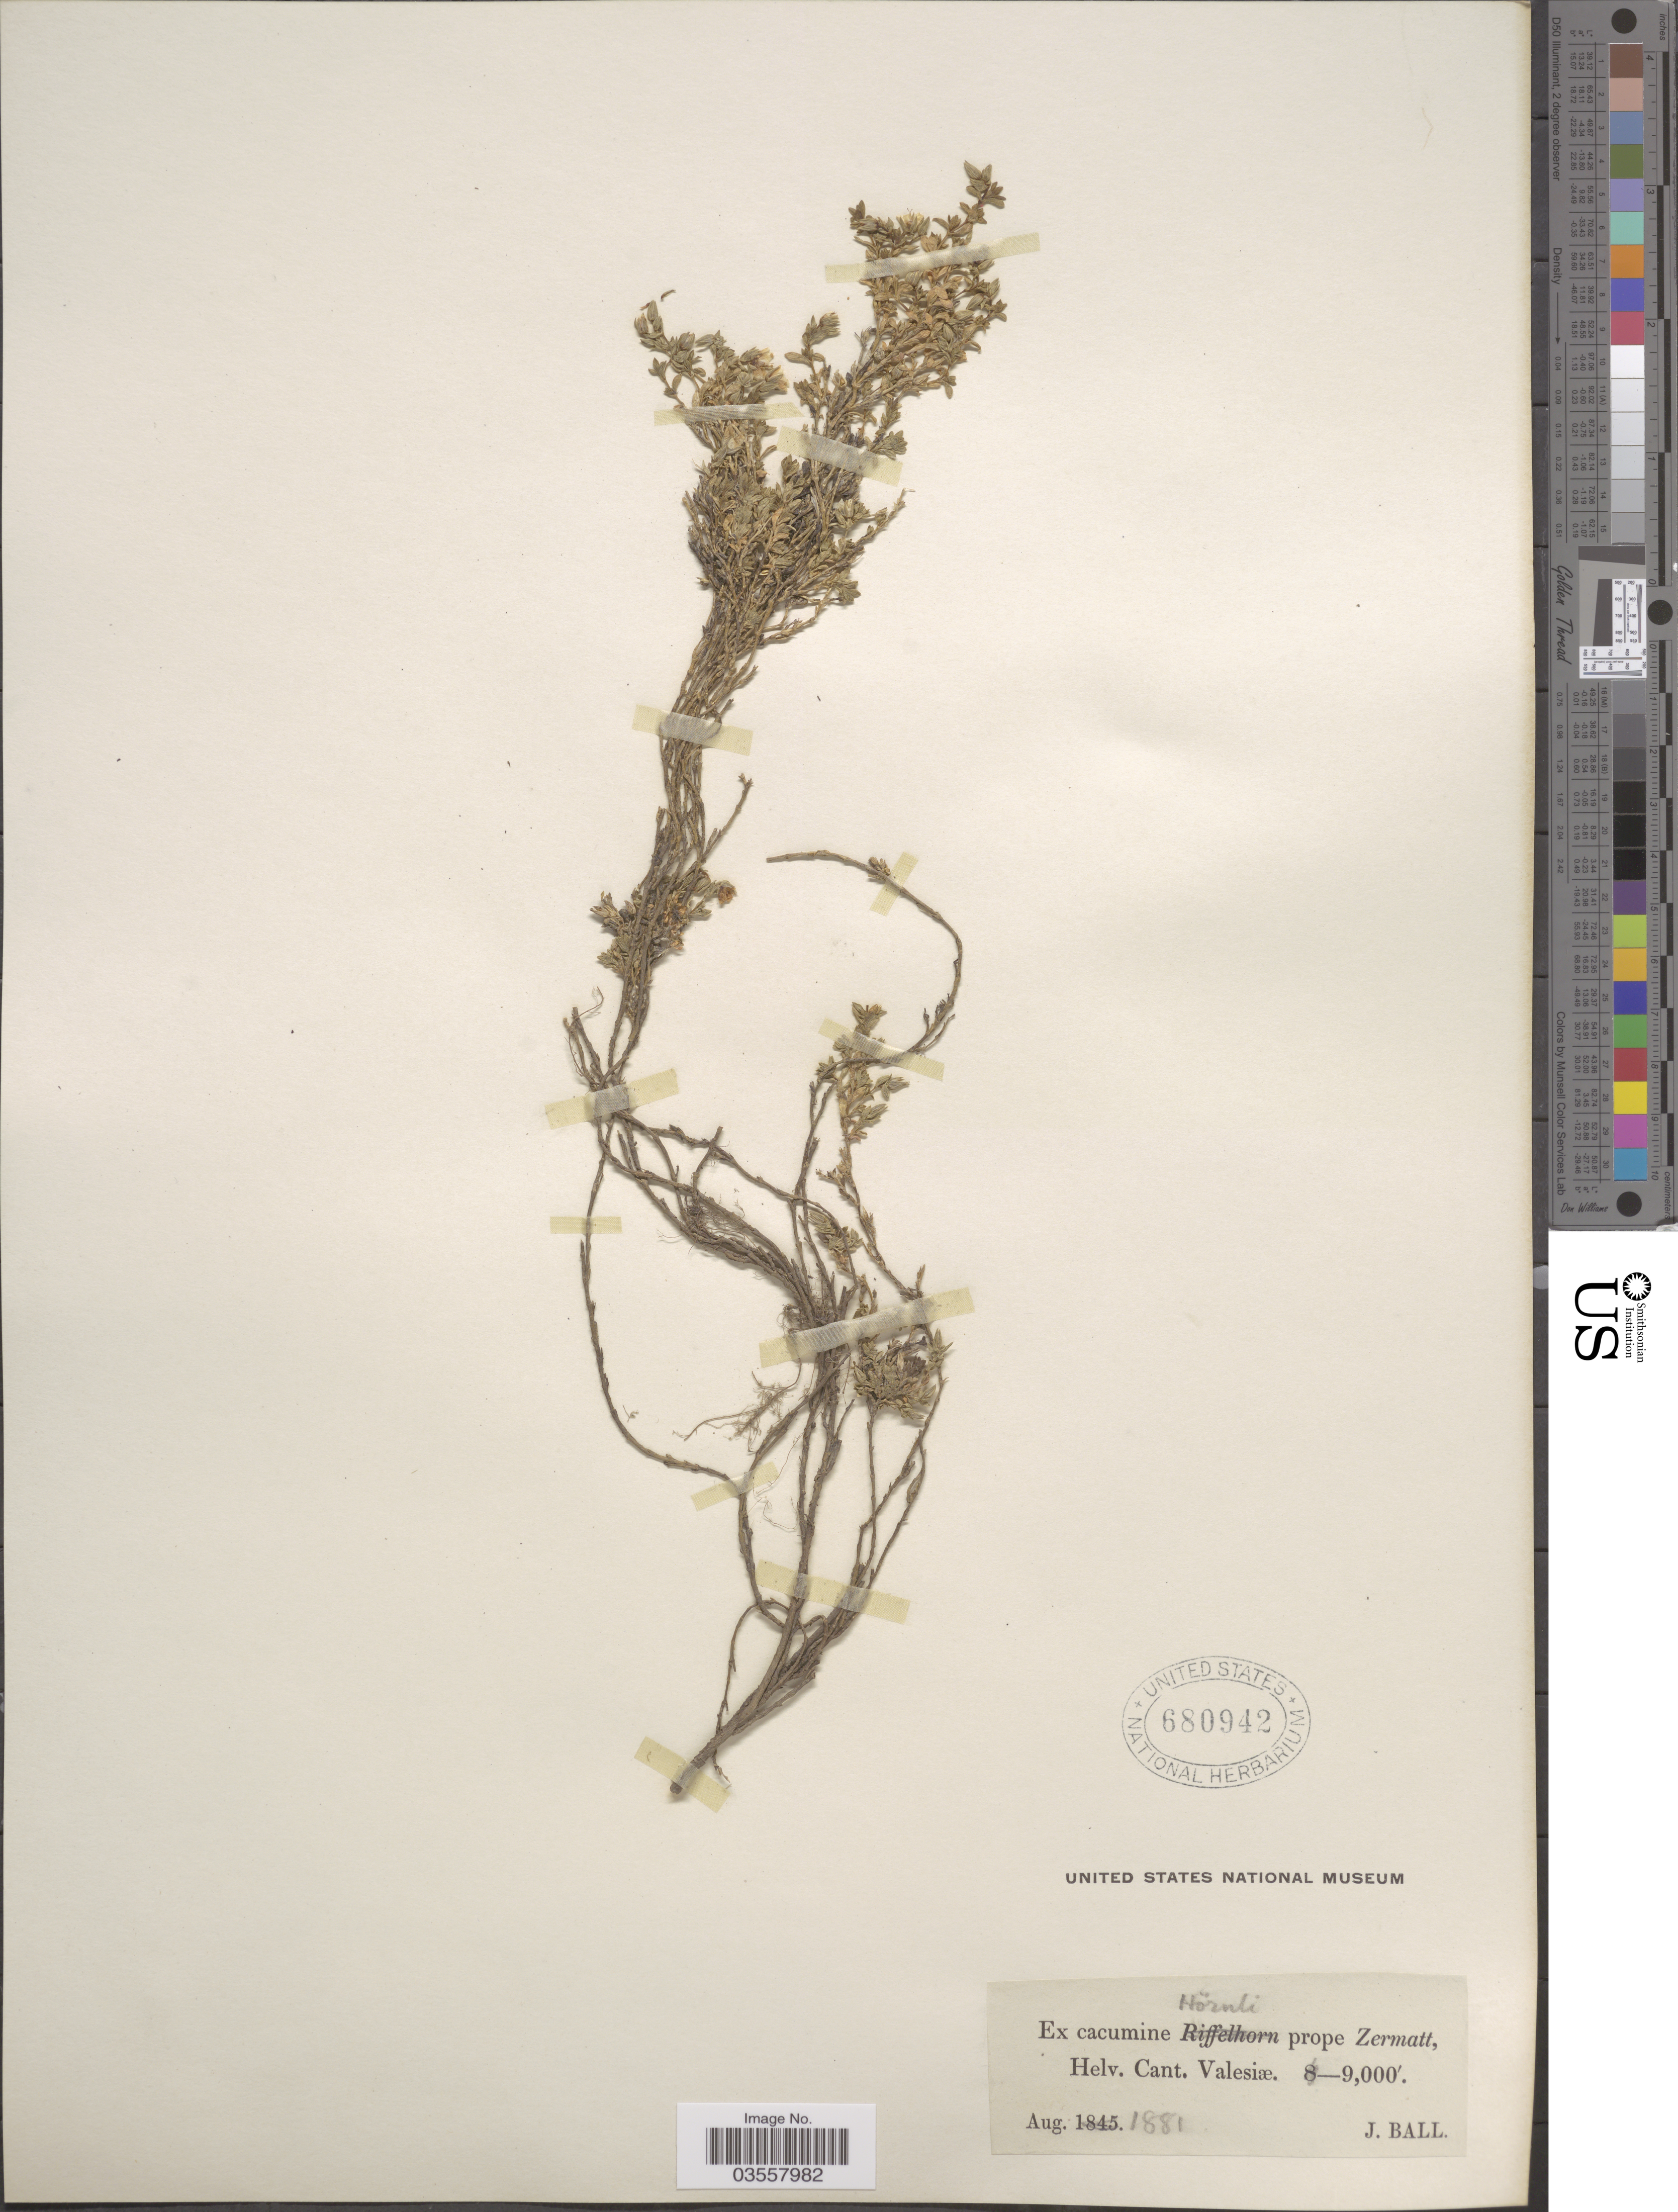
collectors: J. Ball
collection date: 1881-08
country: Switzerland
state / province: Valais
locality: Ex cacumine Hörnli prope Zermatt, Helv. Cant. Valesiæ.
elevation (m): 2743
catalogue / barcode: US 680942